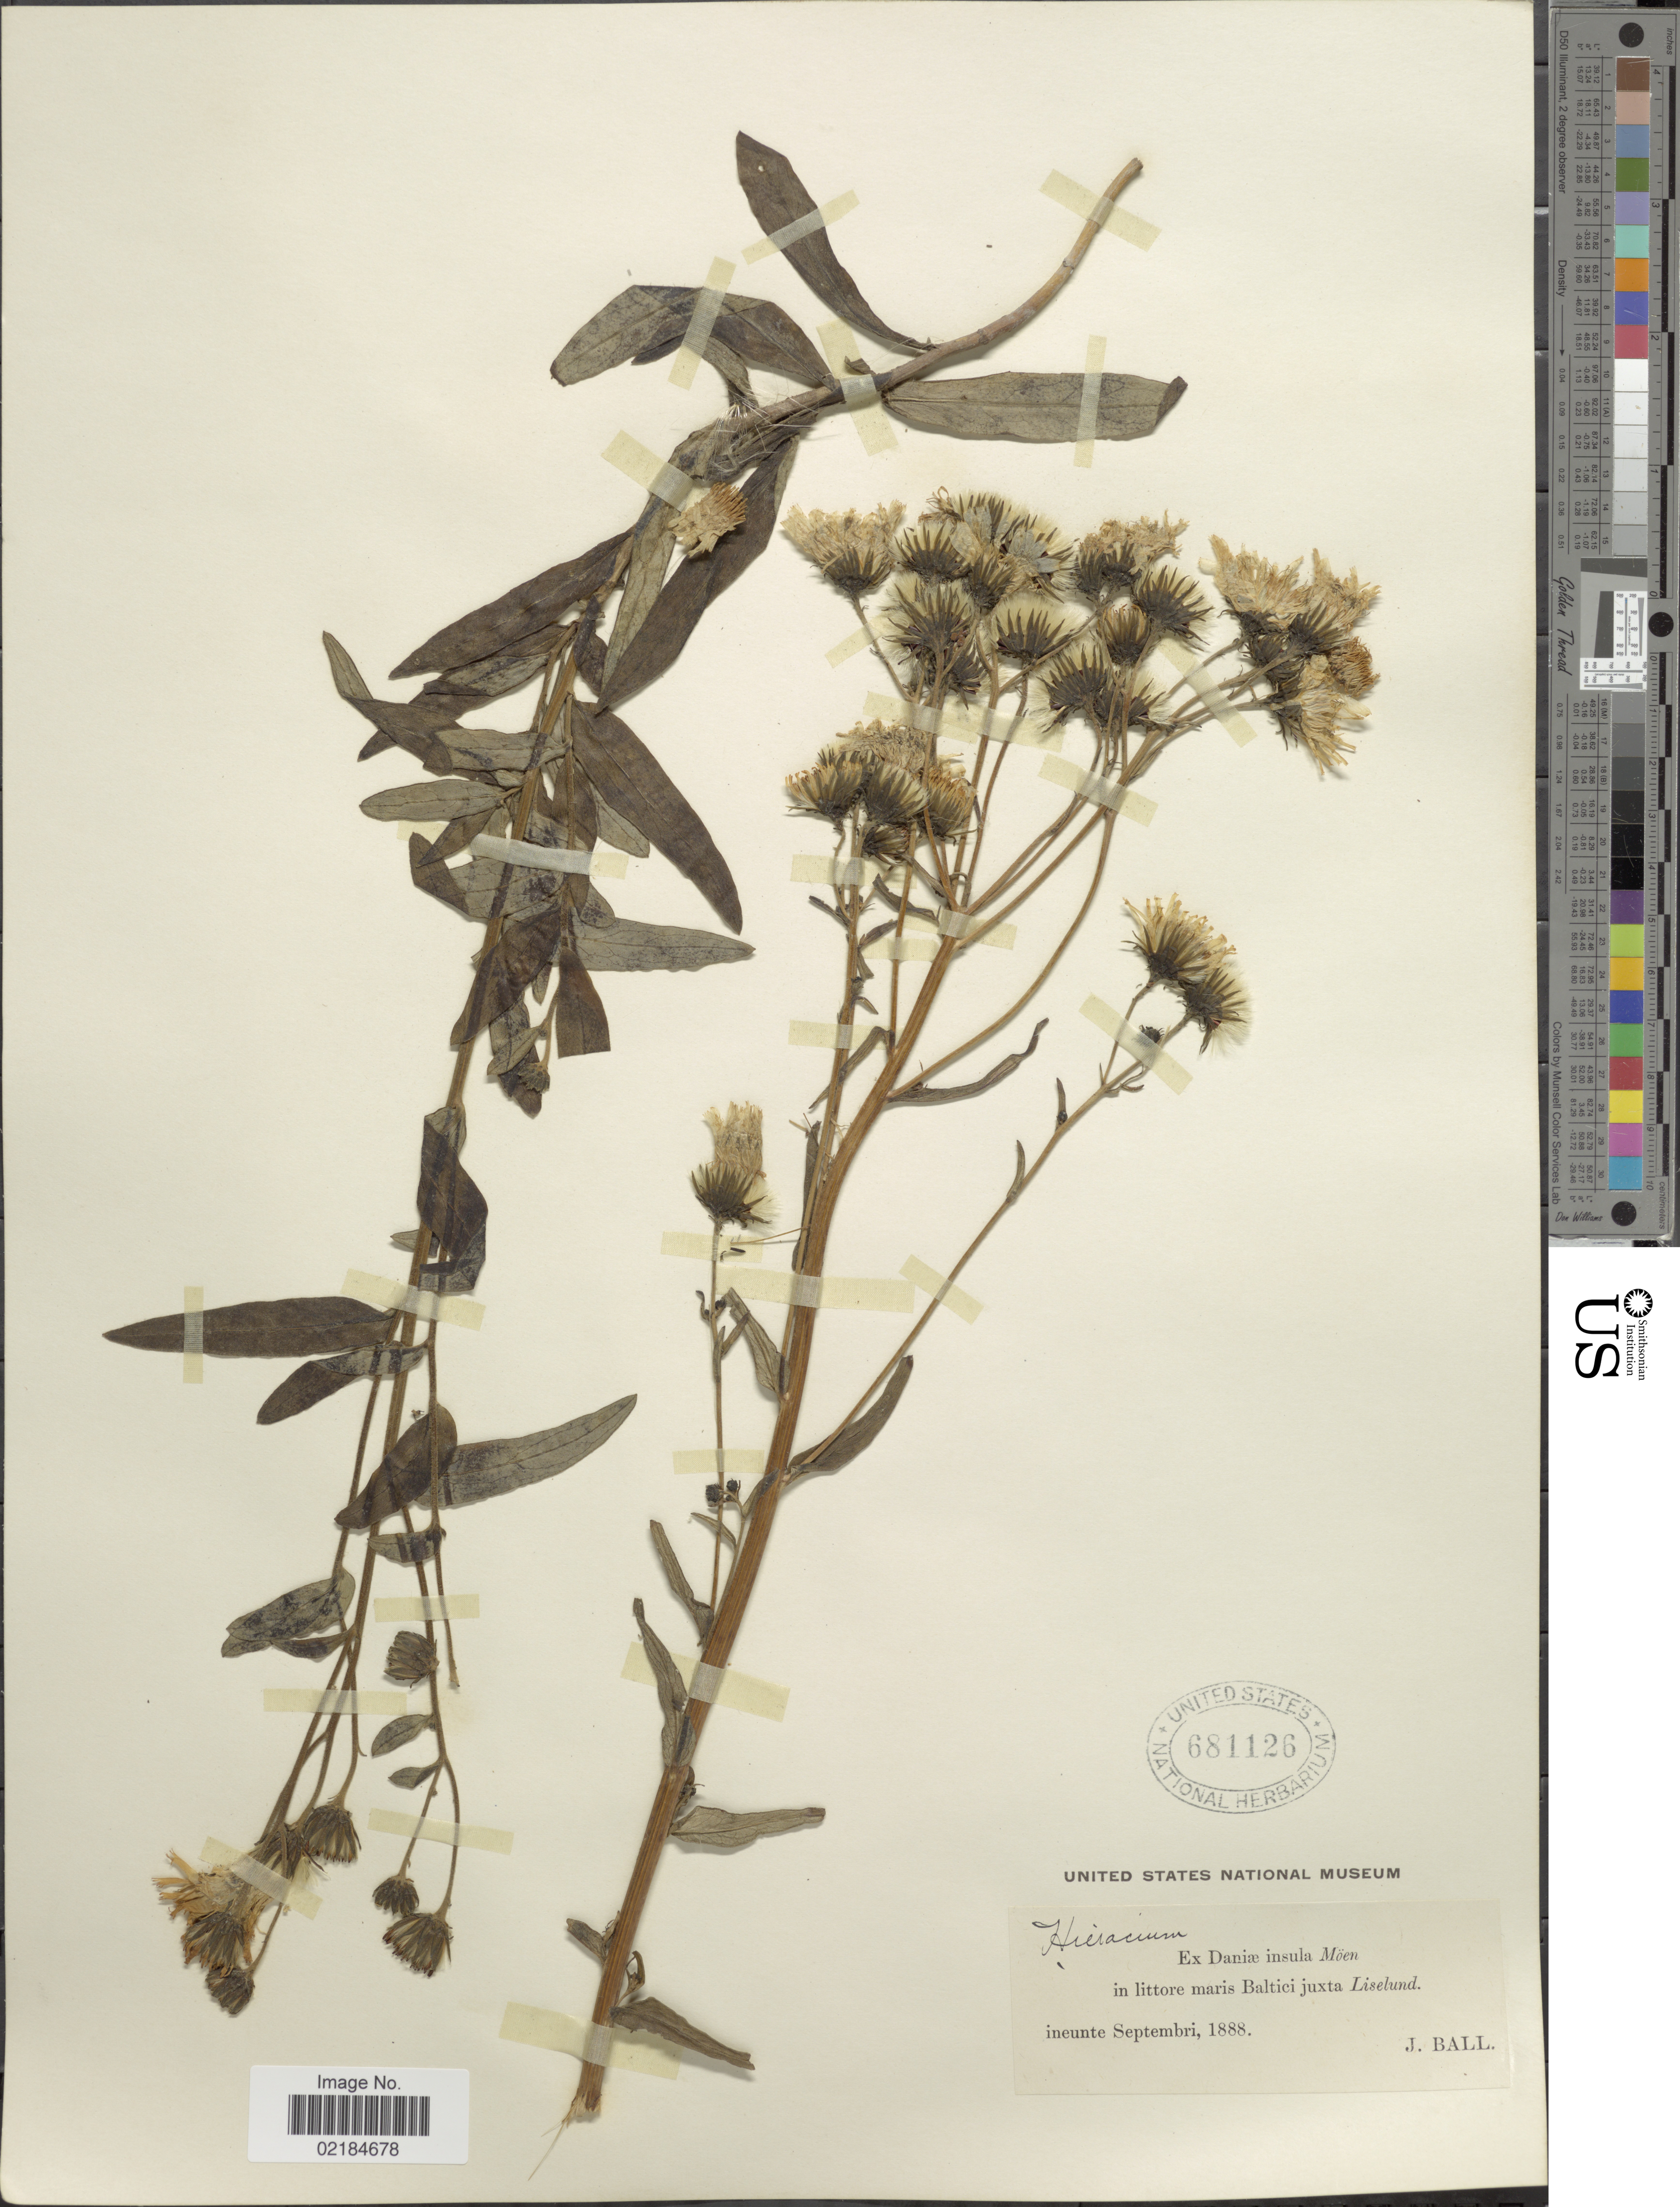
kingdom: Plantae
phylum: Tracheophyta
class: Magnoliopsida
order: Asterales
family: Asteraceae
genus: Hieracium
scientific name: Hieracium repandulare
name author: Druce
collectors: J. Ball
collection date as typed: ineunte Septembri, 188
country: Denmark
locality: Daniae insula Möen, in littore maris Baltici juxta Liselund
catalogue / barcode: US 681126